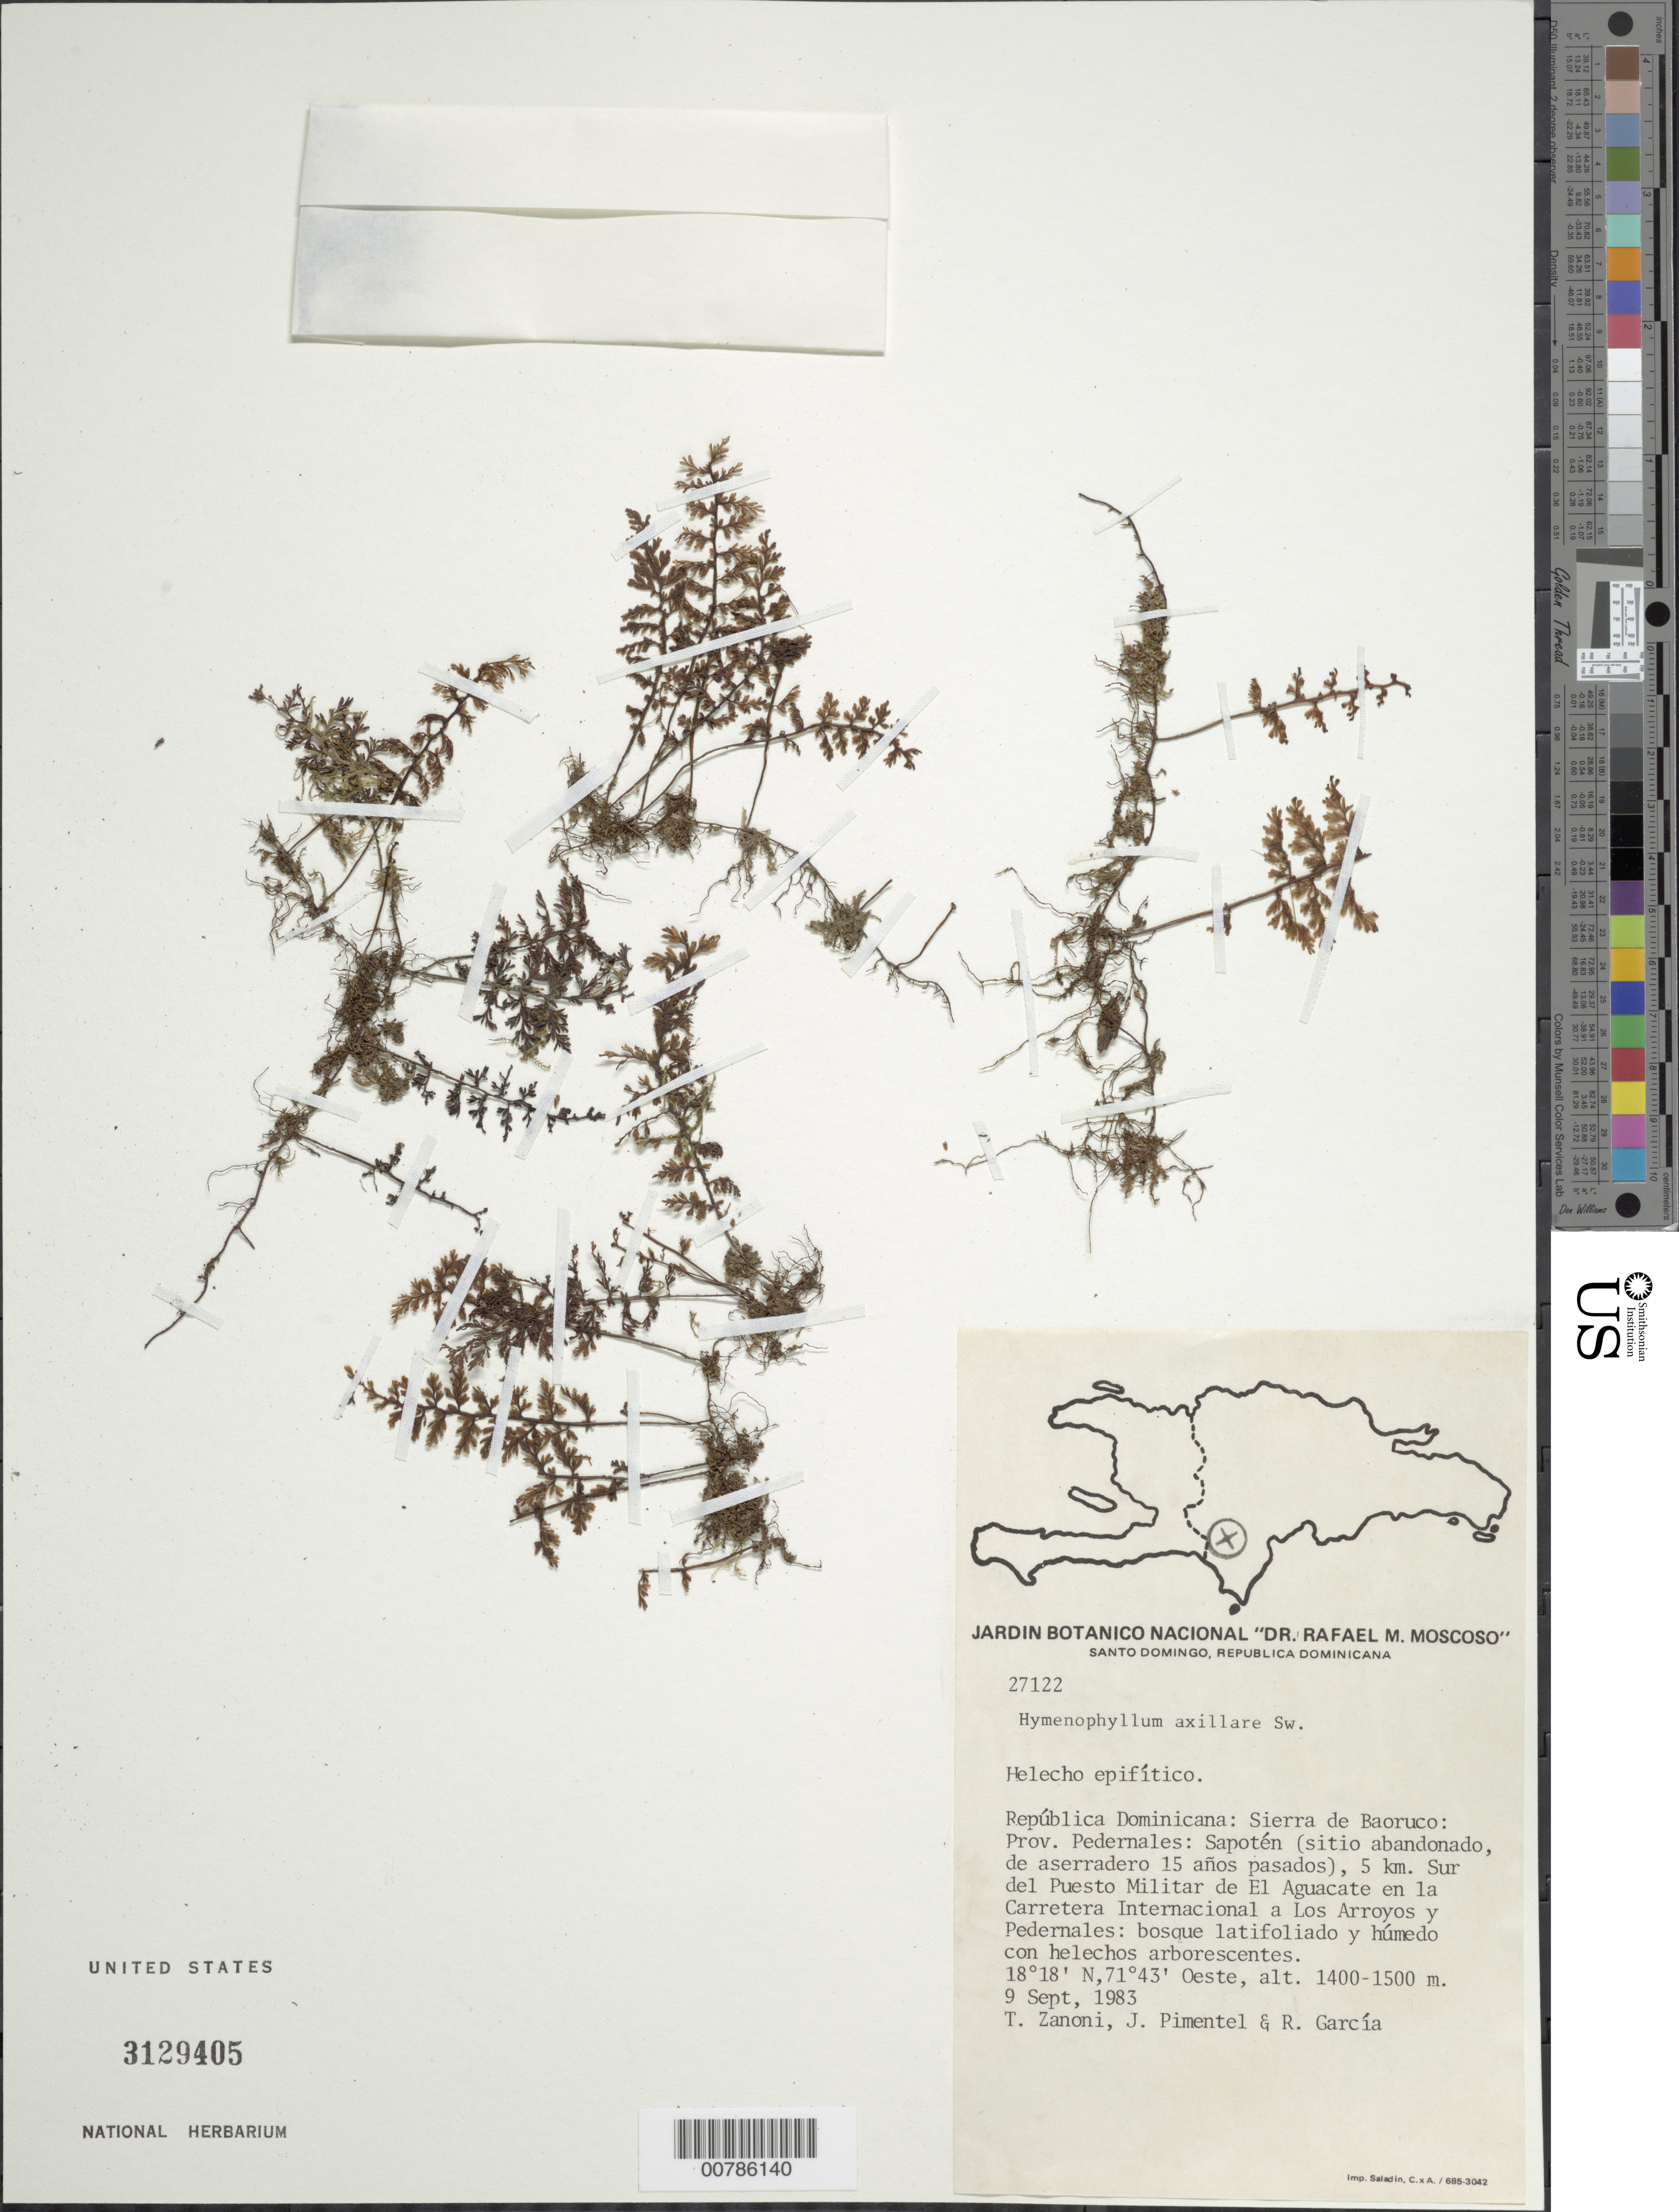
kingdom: Plantae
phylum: Tracheophyta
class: Polypodiopsida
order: Hymenophyllales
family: Hymenophyllaceae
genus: Hymenophyllum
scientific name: Hymenophyllum axillare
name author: Sw.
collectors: T. A. Zanoni, J. Pimentel & R. G. García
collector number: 27122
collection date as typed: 09 Sep 1983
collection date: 1983-09-09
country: Dominican Republic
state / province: Pedernales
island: Hispaniola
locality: Sierra de Baoruco, Sapotén, 5 km S del Puesto Militar de El Aguacate en la Carretera Internacional a Los Arroyos y Pedernales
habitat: Bosque latifoliado y húmedo con helechos arborescentes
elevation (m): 1400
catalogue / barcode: US 3129405